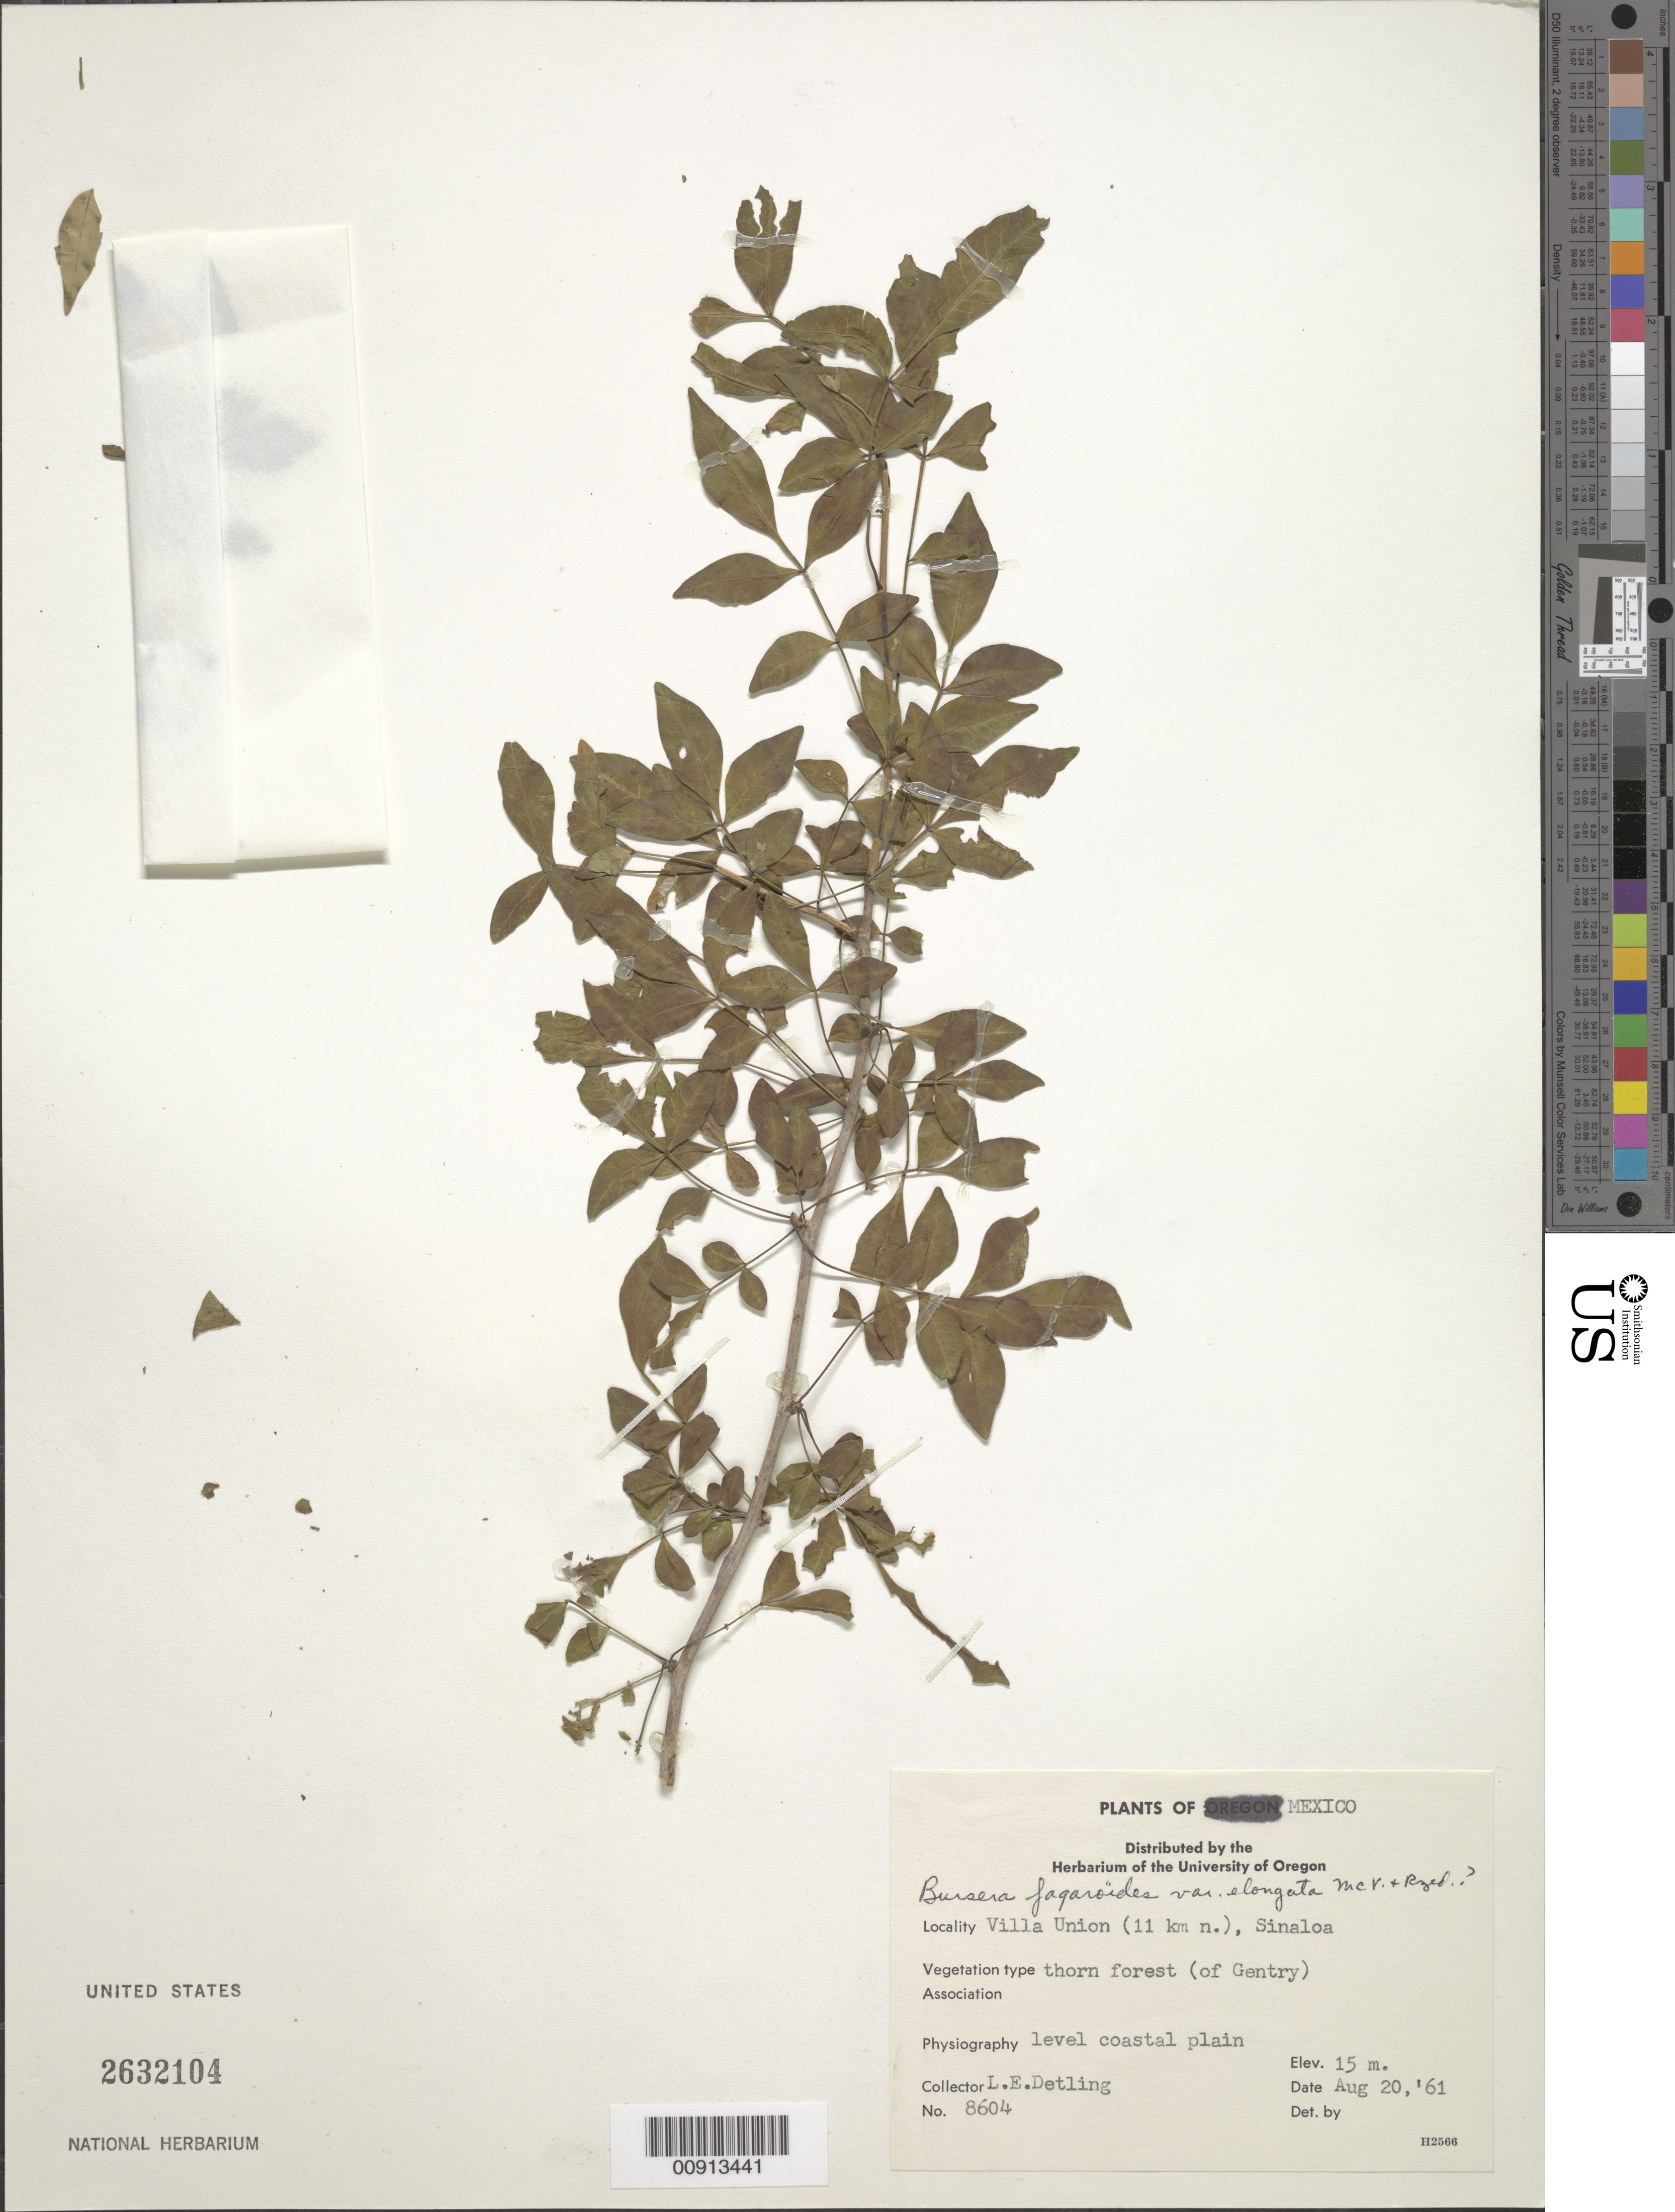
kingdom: Plantae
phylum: Tracheophyta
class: Magnoliopsida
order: Sapindales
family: Burseraceae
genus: Bursera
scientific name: Bursera fagaroides var. elongata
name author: (Kunth) Engl.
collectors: L. E. Detling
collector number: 8604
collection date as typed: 20 Aug 1961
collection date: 1961-08-20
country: Mexico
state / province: Sinaloa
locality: Villa Union (11 km N.), Sinaloa.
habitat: Thorn forest (of Gentry). Physiography level coastal plain.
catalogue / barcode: US 2632104